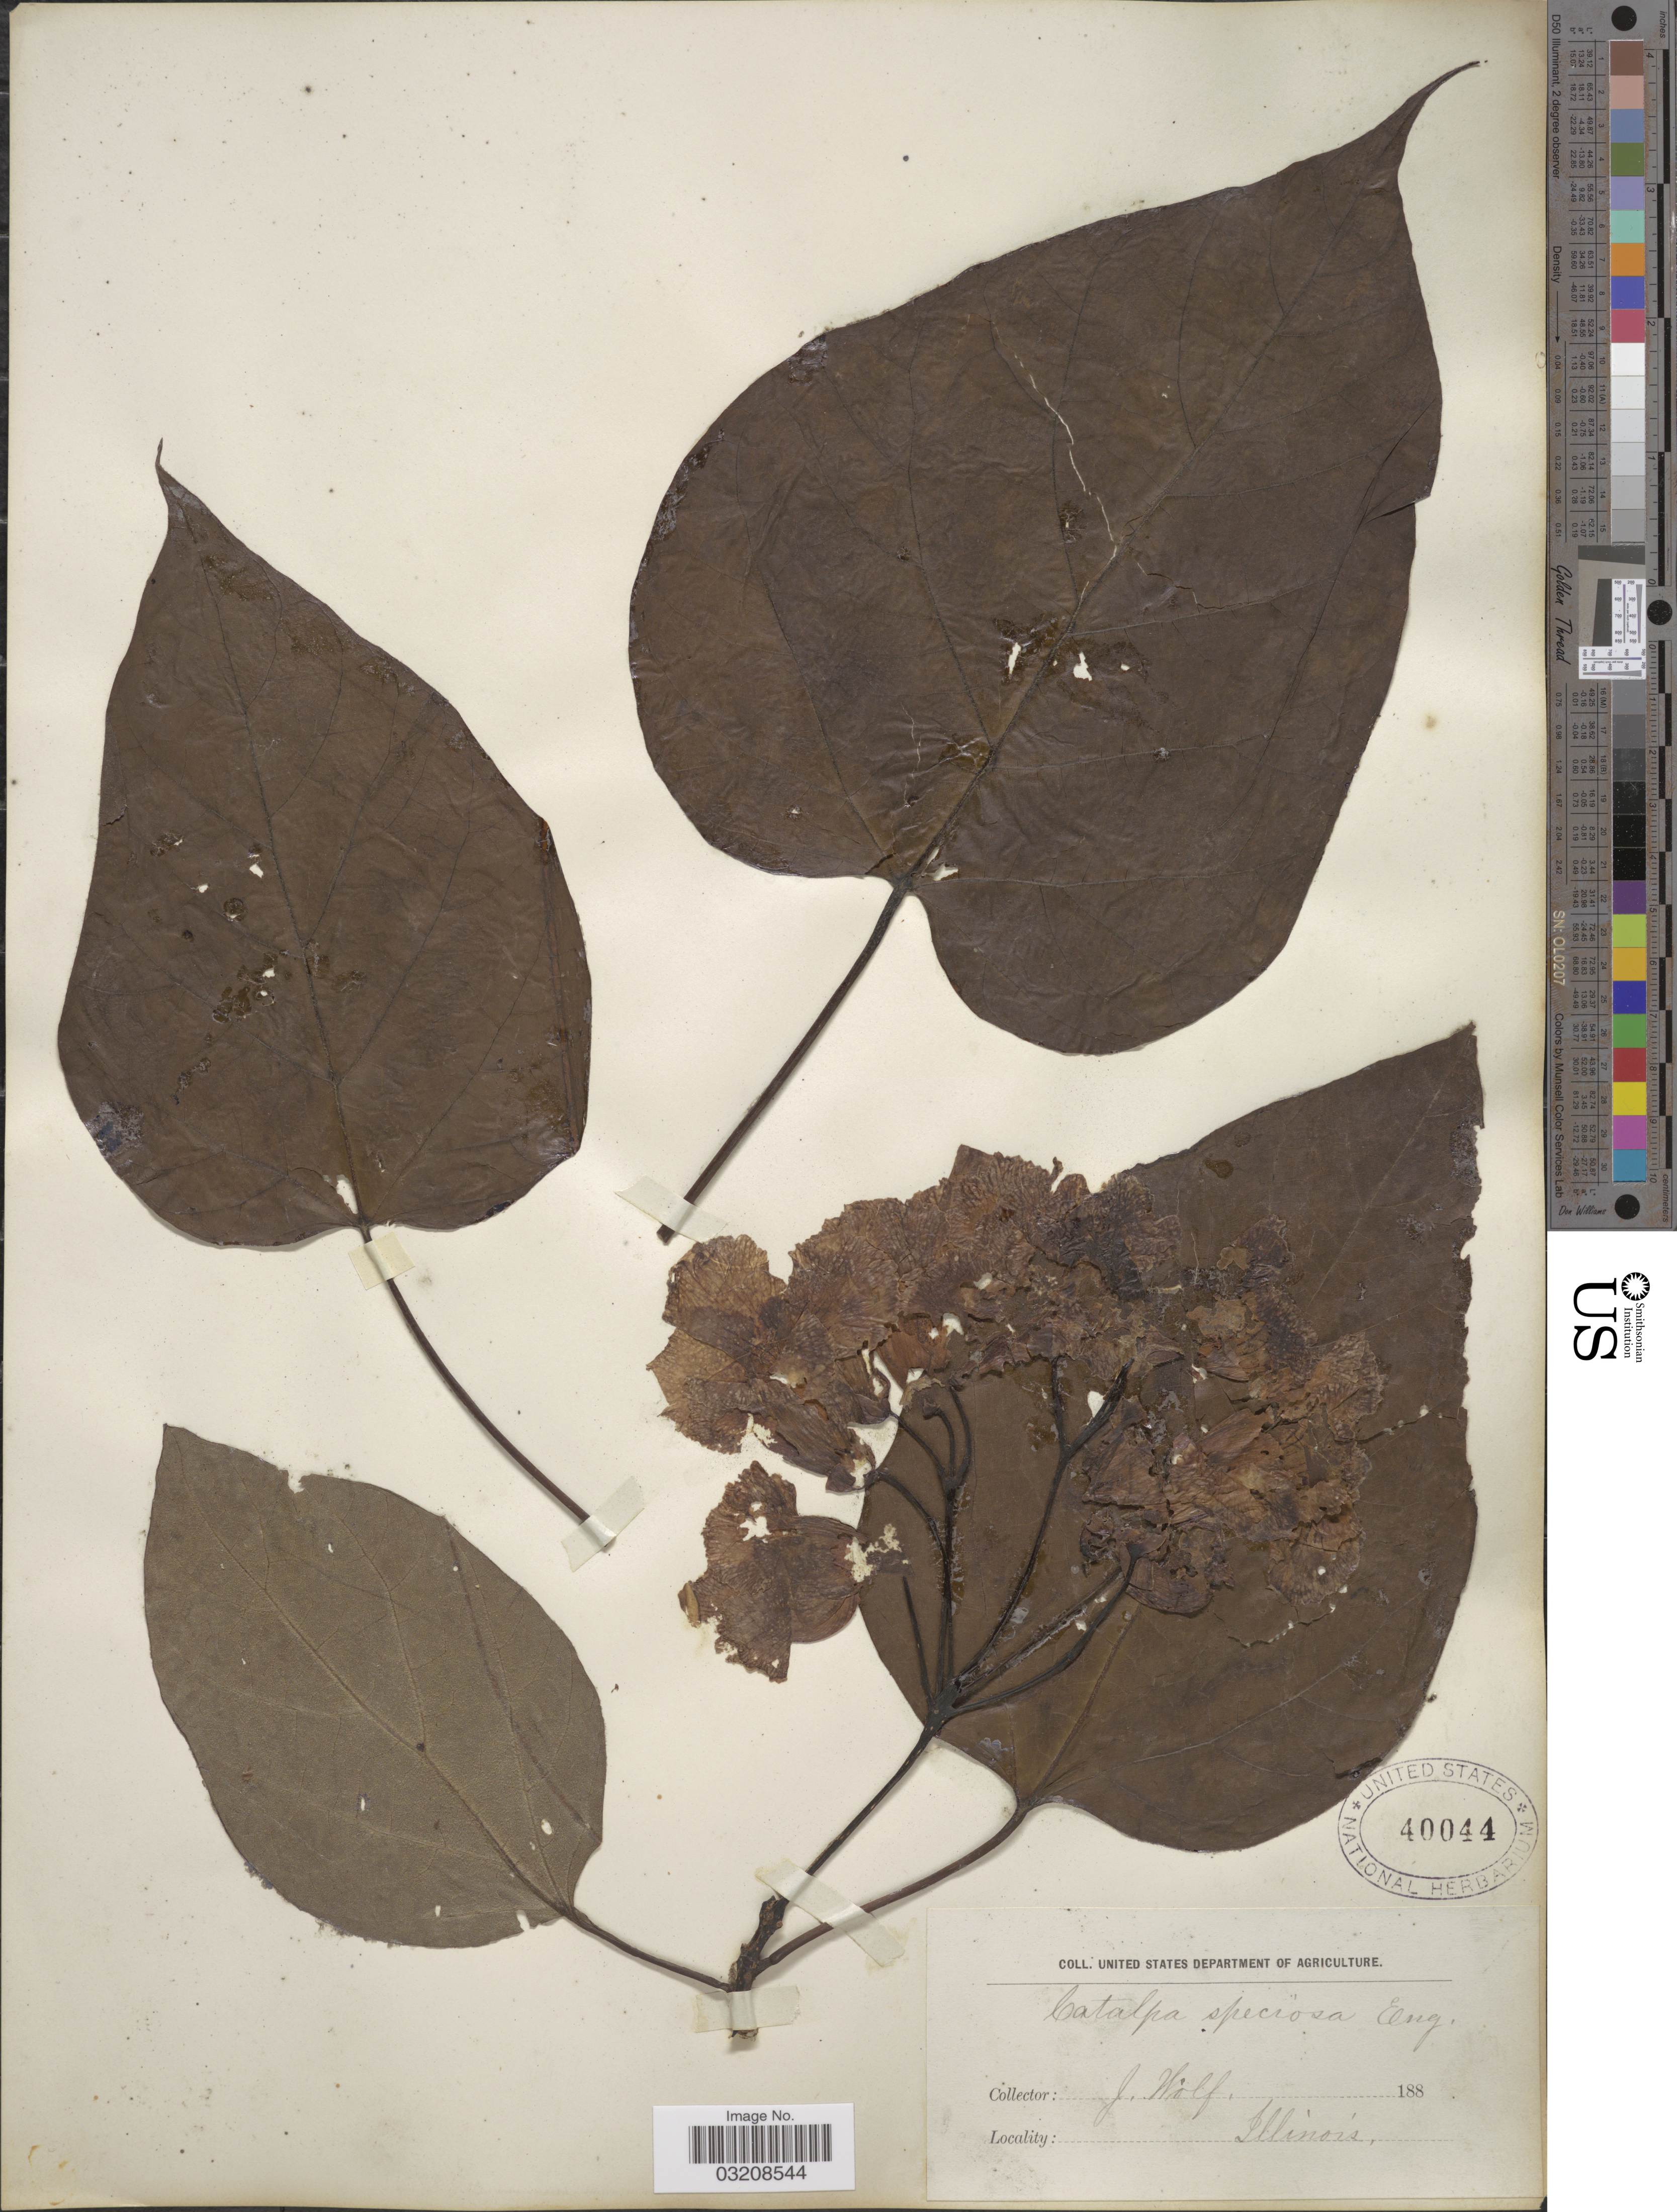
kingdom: Plantae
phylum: Tracheophyta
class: Magnoliopsida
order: Lamiales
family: Bignoniaceae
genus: Catalpa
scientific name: Catalpa speciosa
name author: (Warder) Warder ex Engelm.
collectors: J. Wolf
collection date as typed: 188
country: United States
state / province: Illinois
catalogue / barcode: US 40044